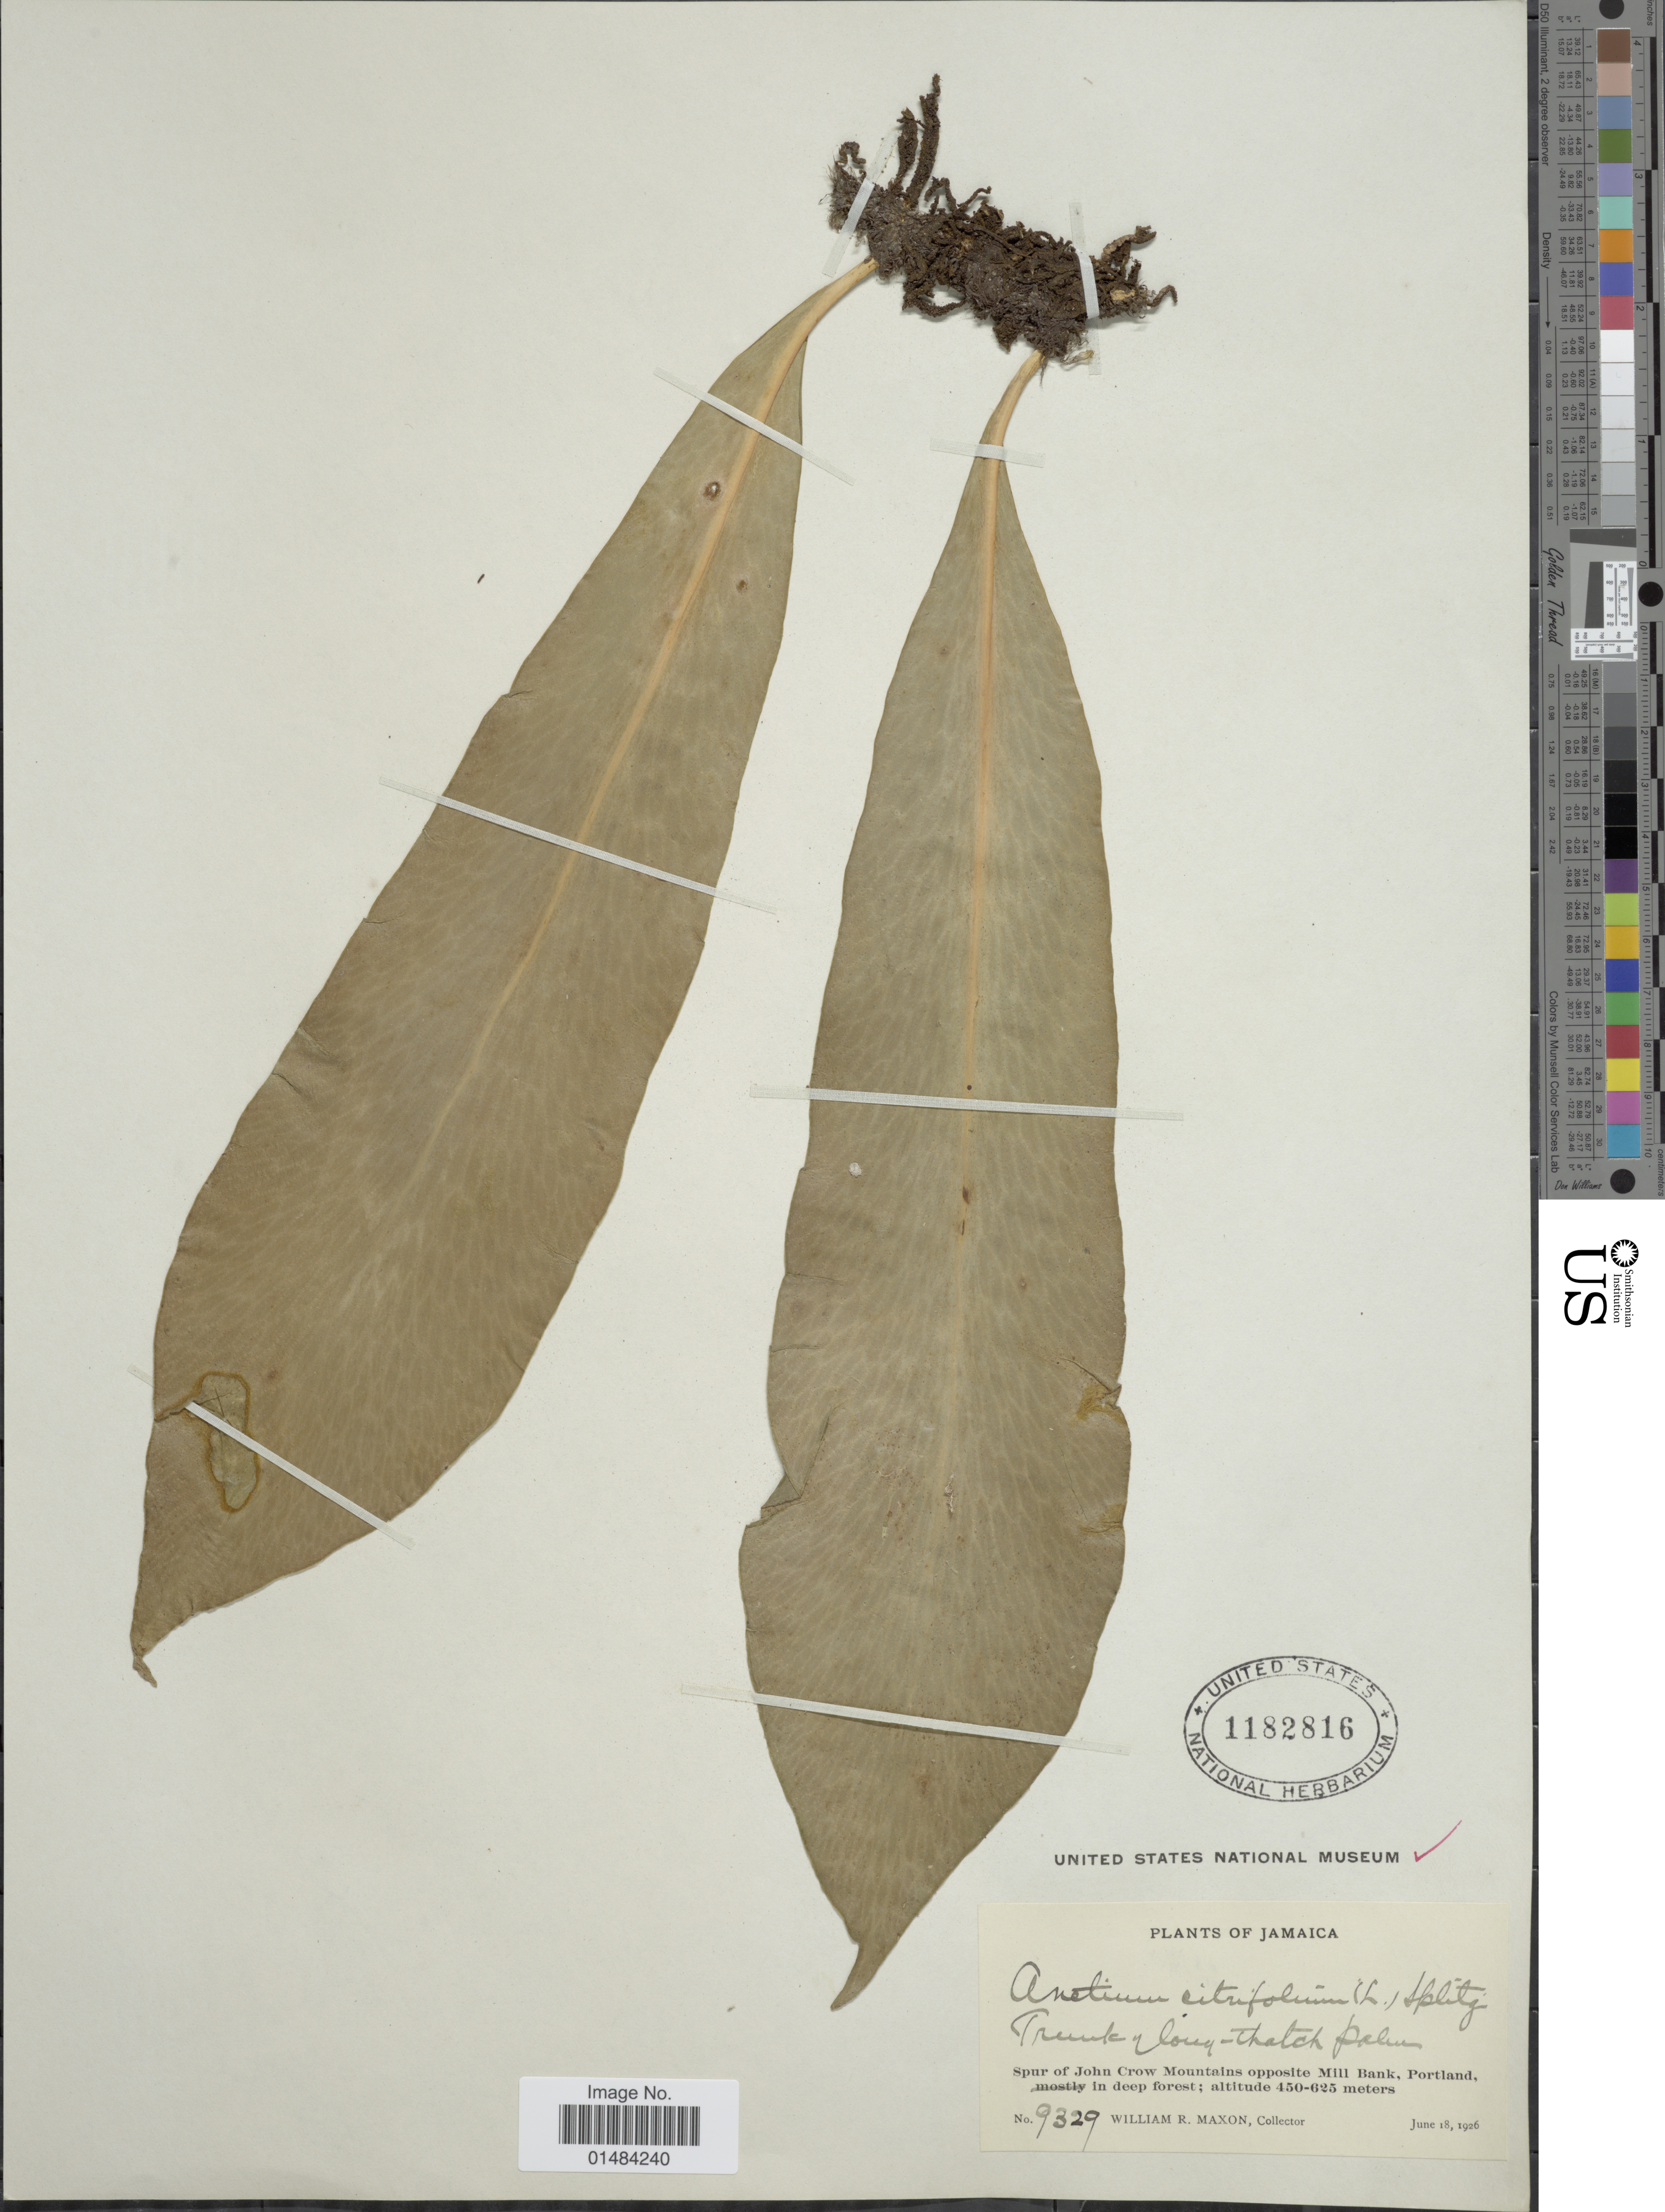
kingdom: Plantae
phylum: Tracheophyta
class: Polypodiopsida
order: Polypodiales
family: Pteridaceae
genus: Anetium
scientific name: Anetium citrifolium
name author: (L.) Splitg.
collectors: W. R. Maxon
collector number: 9329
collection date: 1926-06-18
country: Jamaica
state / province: Portland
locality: Jamaica, Spur of John Crow Mountains opposite Mill Bank.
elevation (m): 450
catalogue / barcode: US 1182816